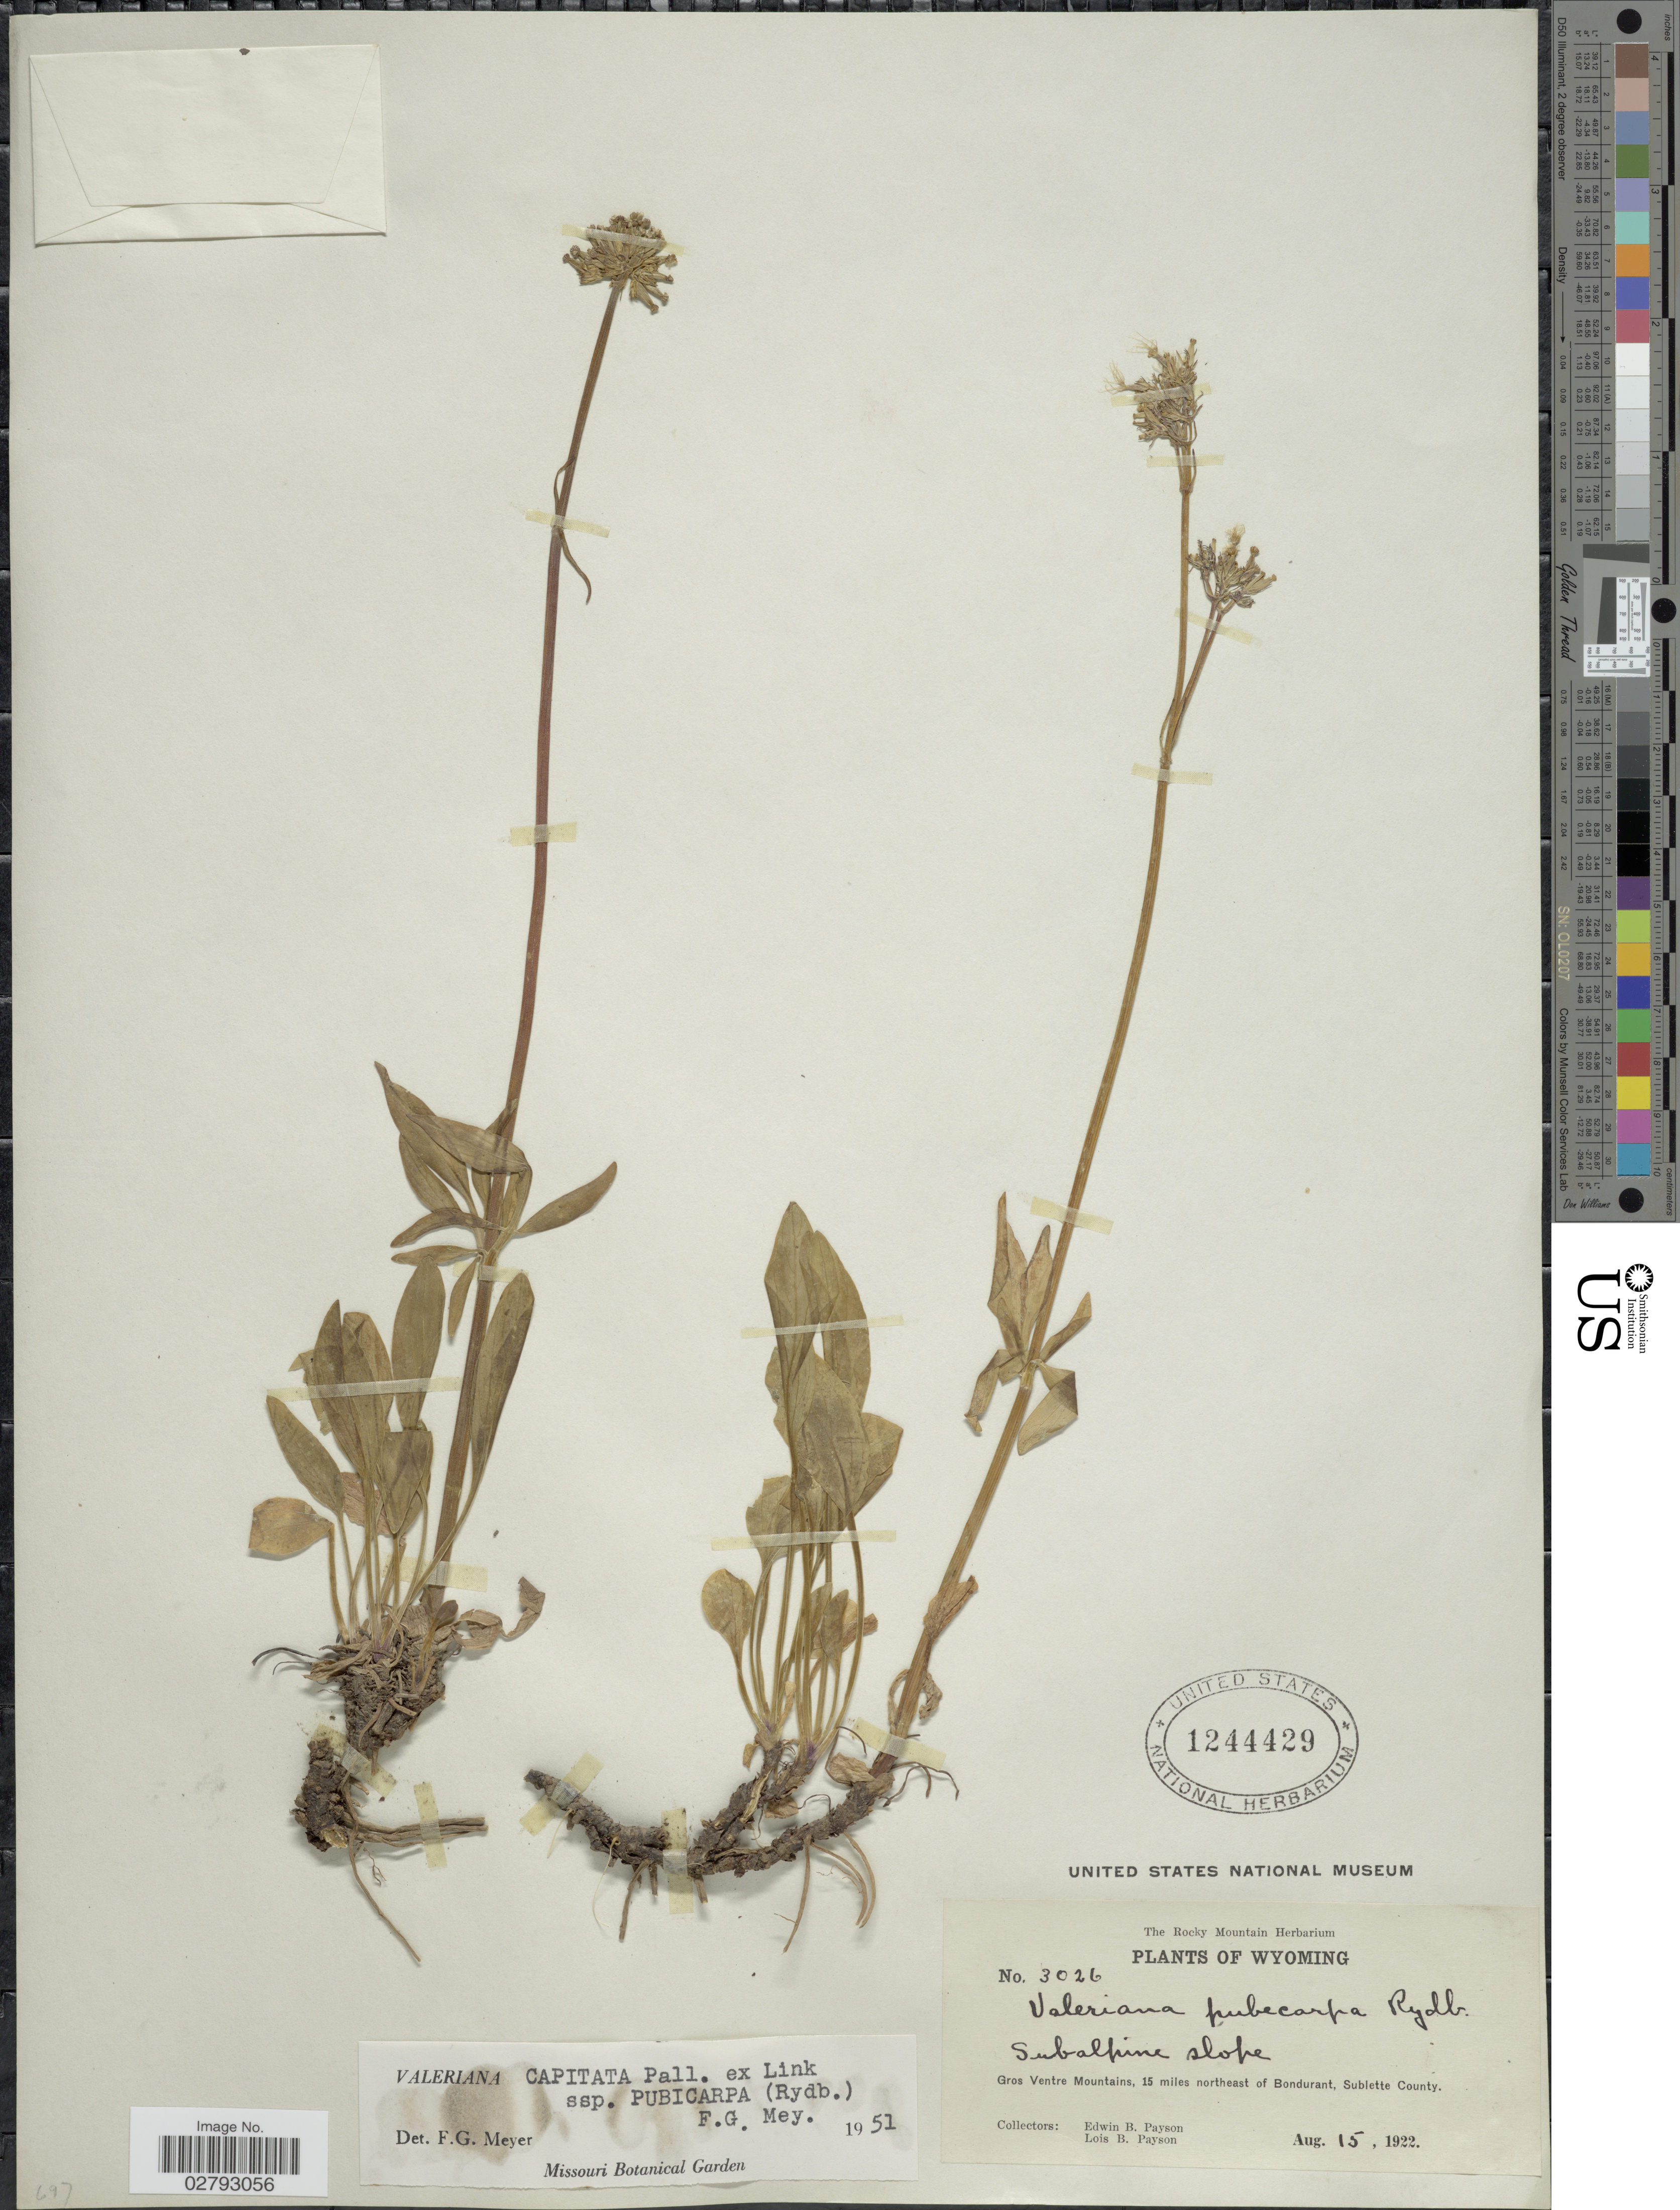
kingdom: Plantae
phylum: Tracheophyta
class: Magnoliopsida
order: Dipsacales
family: Caprifoliaceae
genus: Valeriana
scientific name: Valeriana capitata subsp. pubicarpa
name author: (Rydb.) F.G. Mey.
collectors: E. B. Payson & L. Payson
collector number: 3026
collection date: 1922-08-15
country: United States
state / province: Wyoming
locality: Subalpine slope. Gros Ventre Mountain, 15 miles northeast of Bondurant, Sublette County.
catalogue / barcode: US 1244429